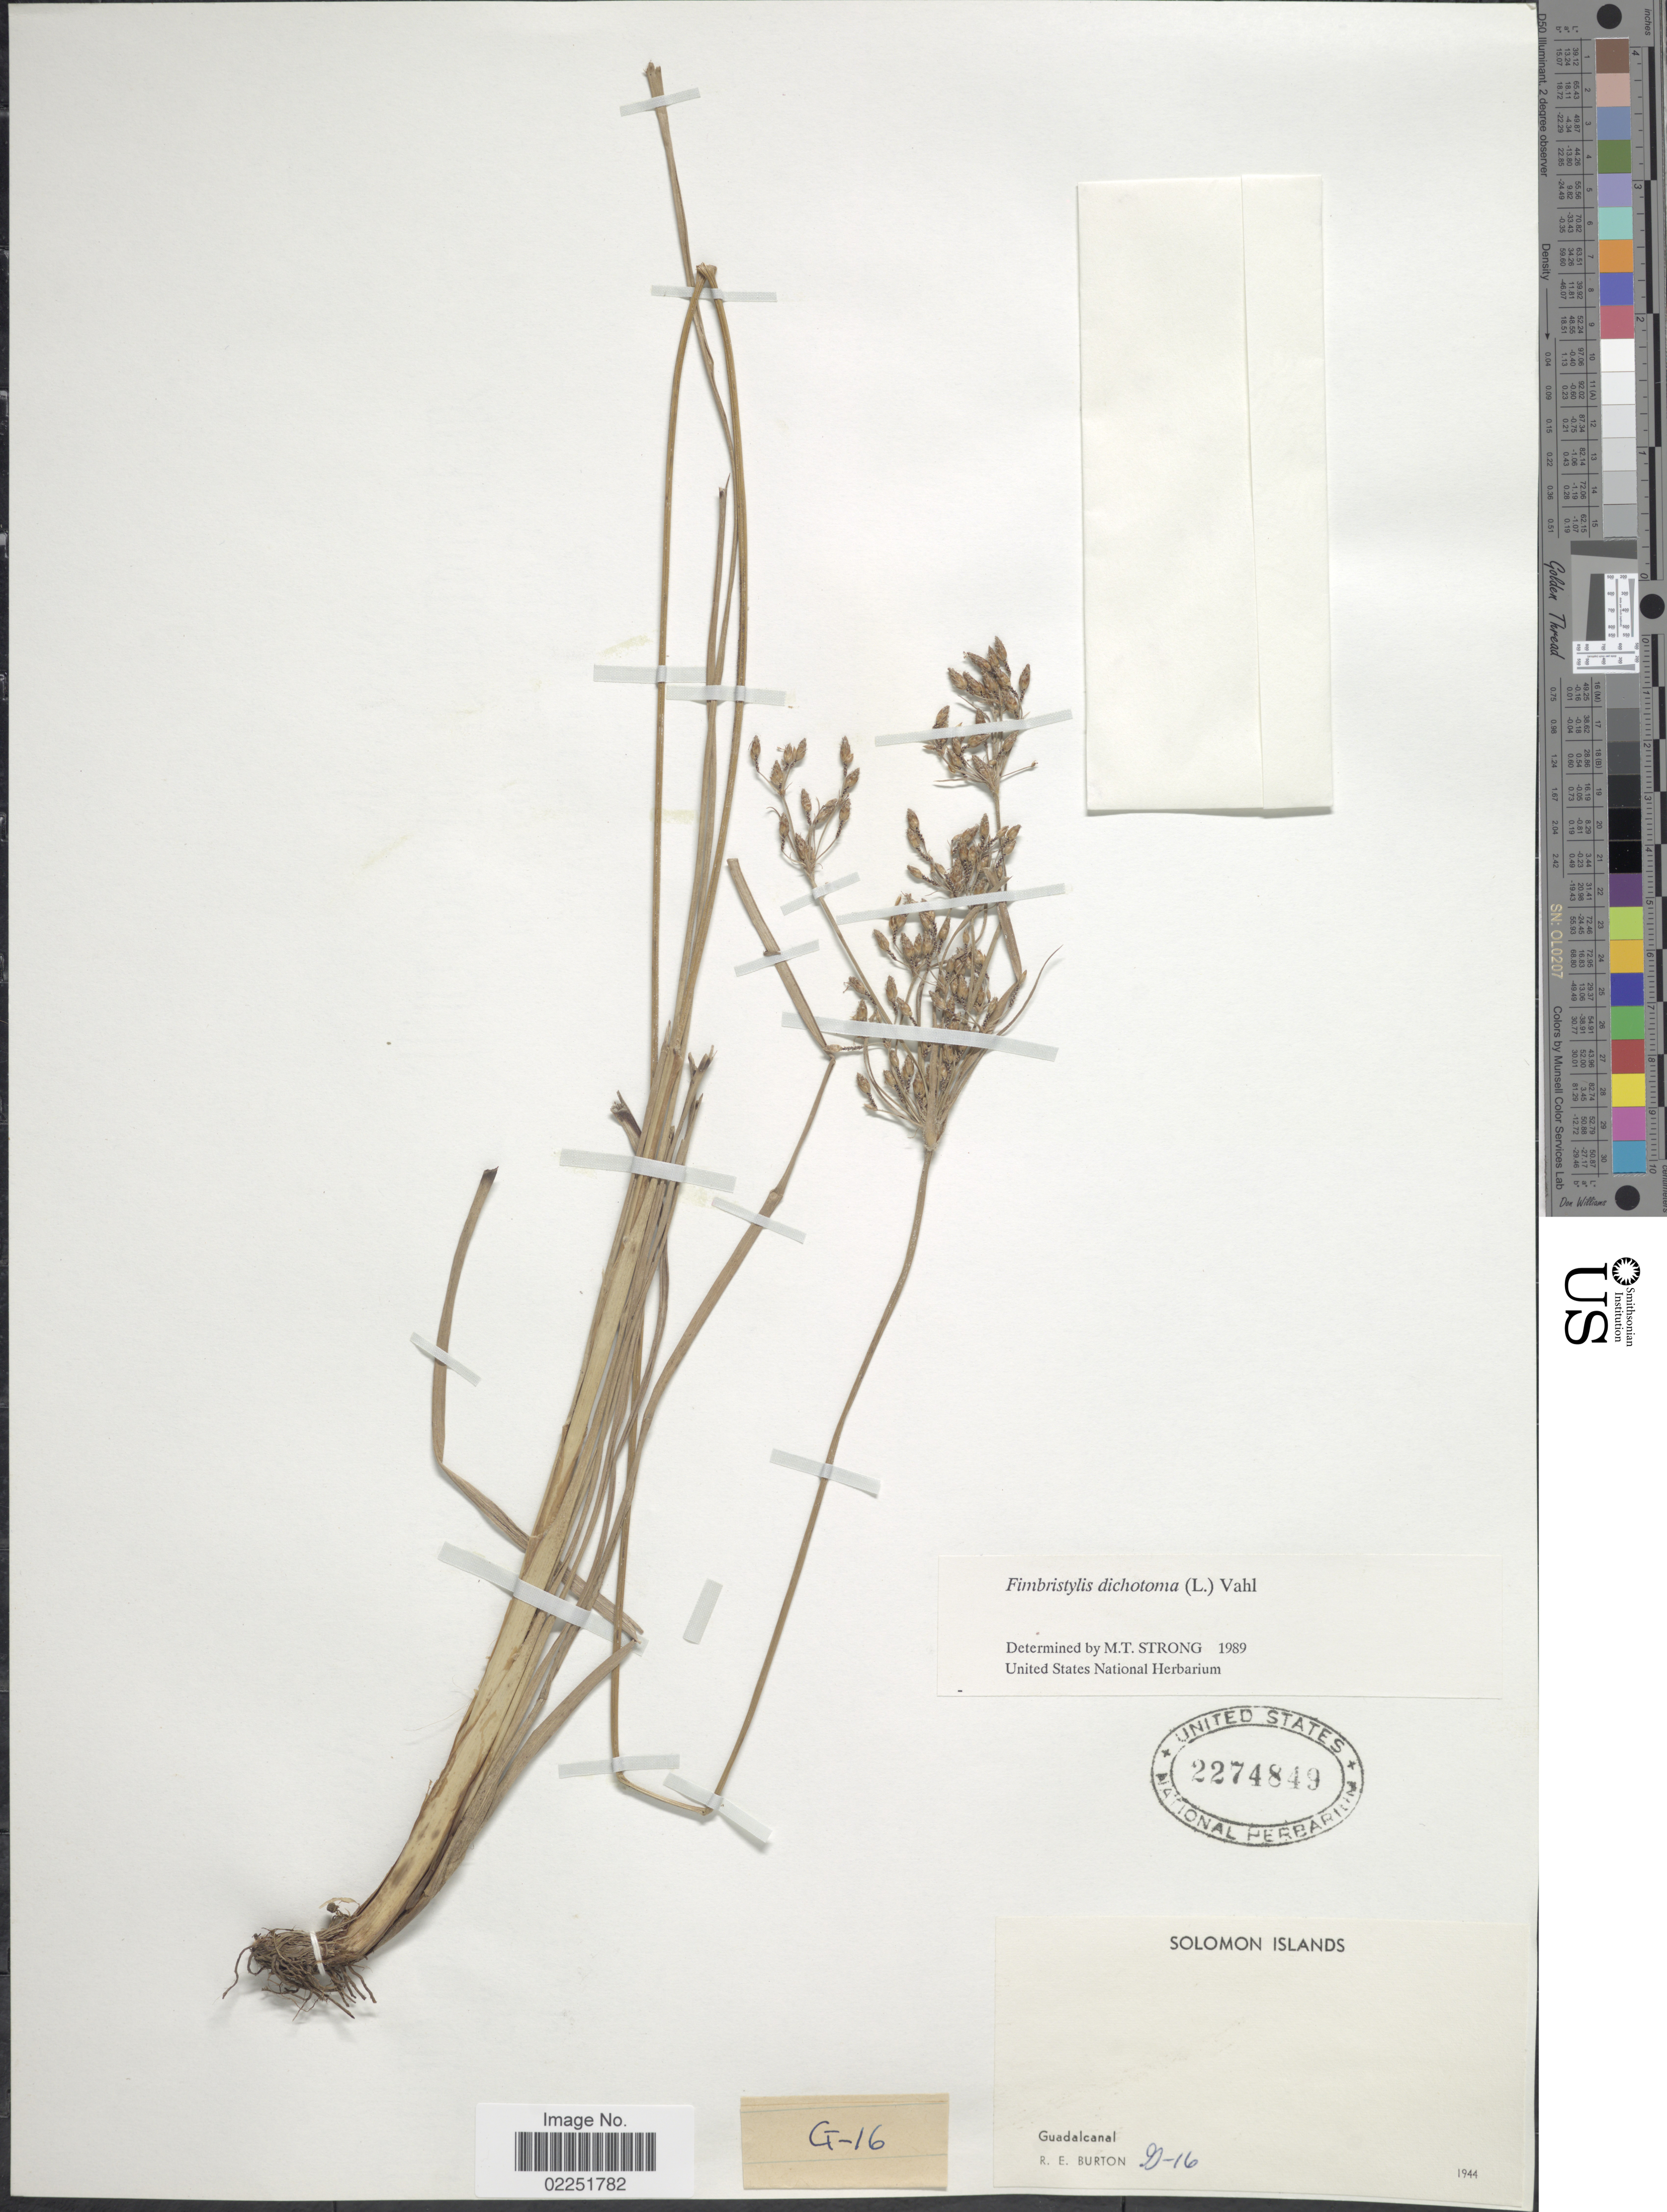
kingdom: Plantae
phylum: Tracheophyta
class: Liliopsida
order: Poales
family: Cyperaceae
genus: Fimbristylis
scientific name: Fimbristylis dichotoma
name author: (L.) Vahl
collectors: R. Burton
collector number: G-16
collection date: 1944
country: Solomon Islands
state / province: Solomon Islands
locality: Guadalcanal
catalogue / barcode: US 2274849